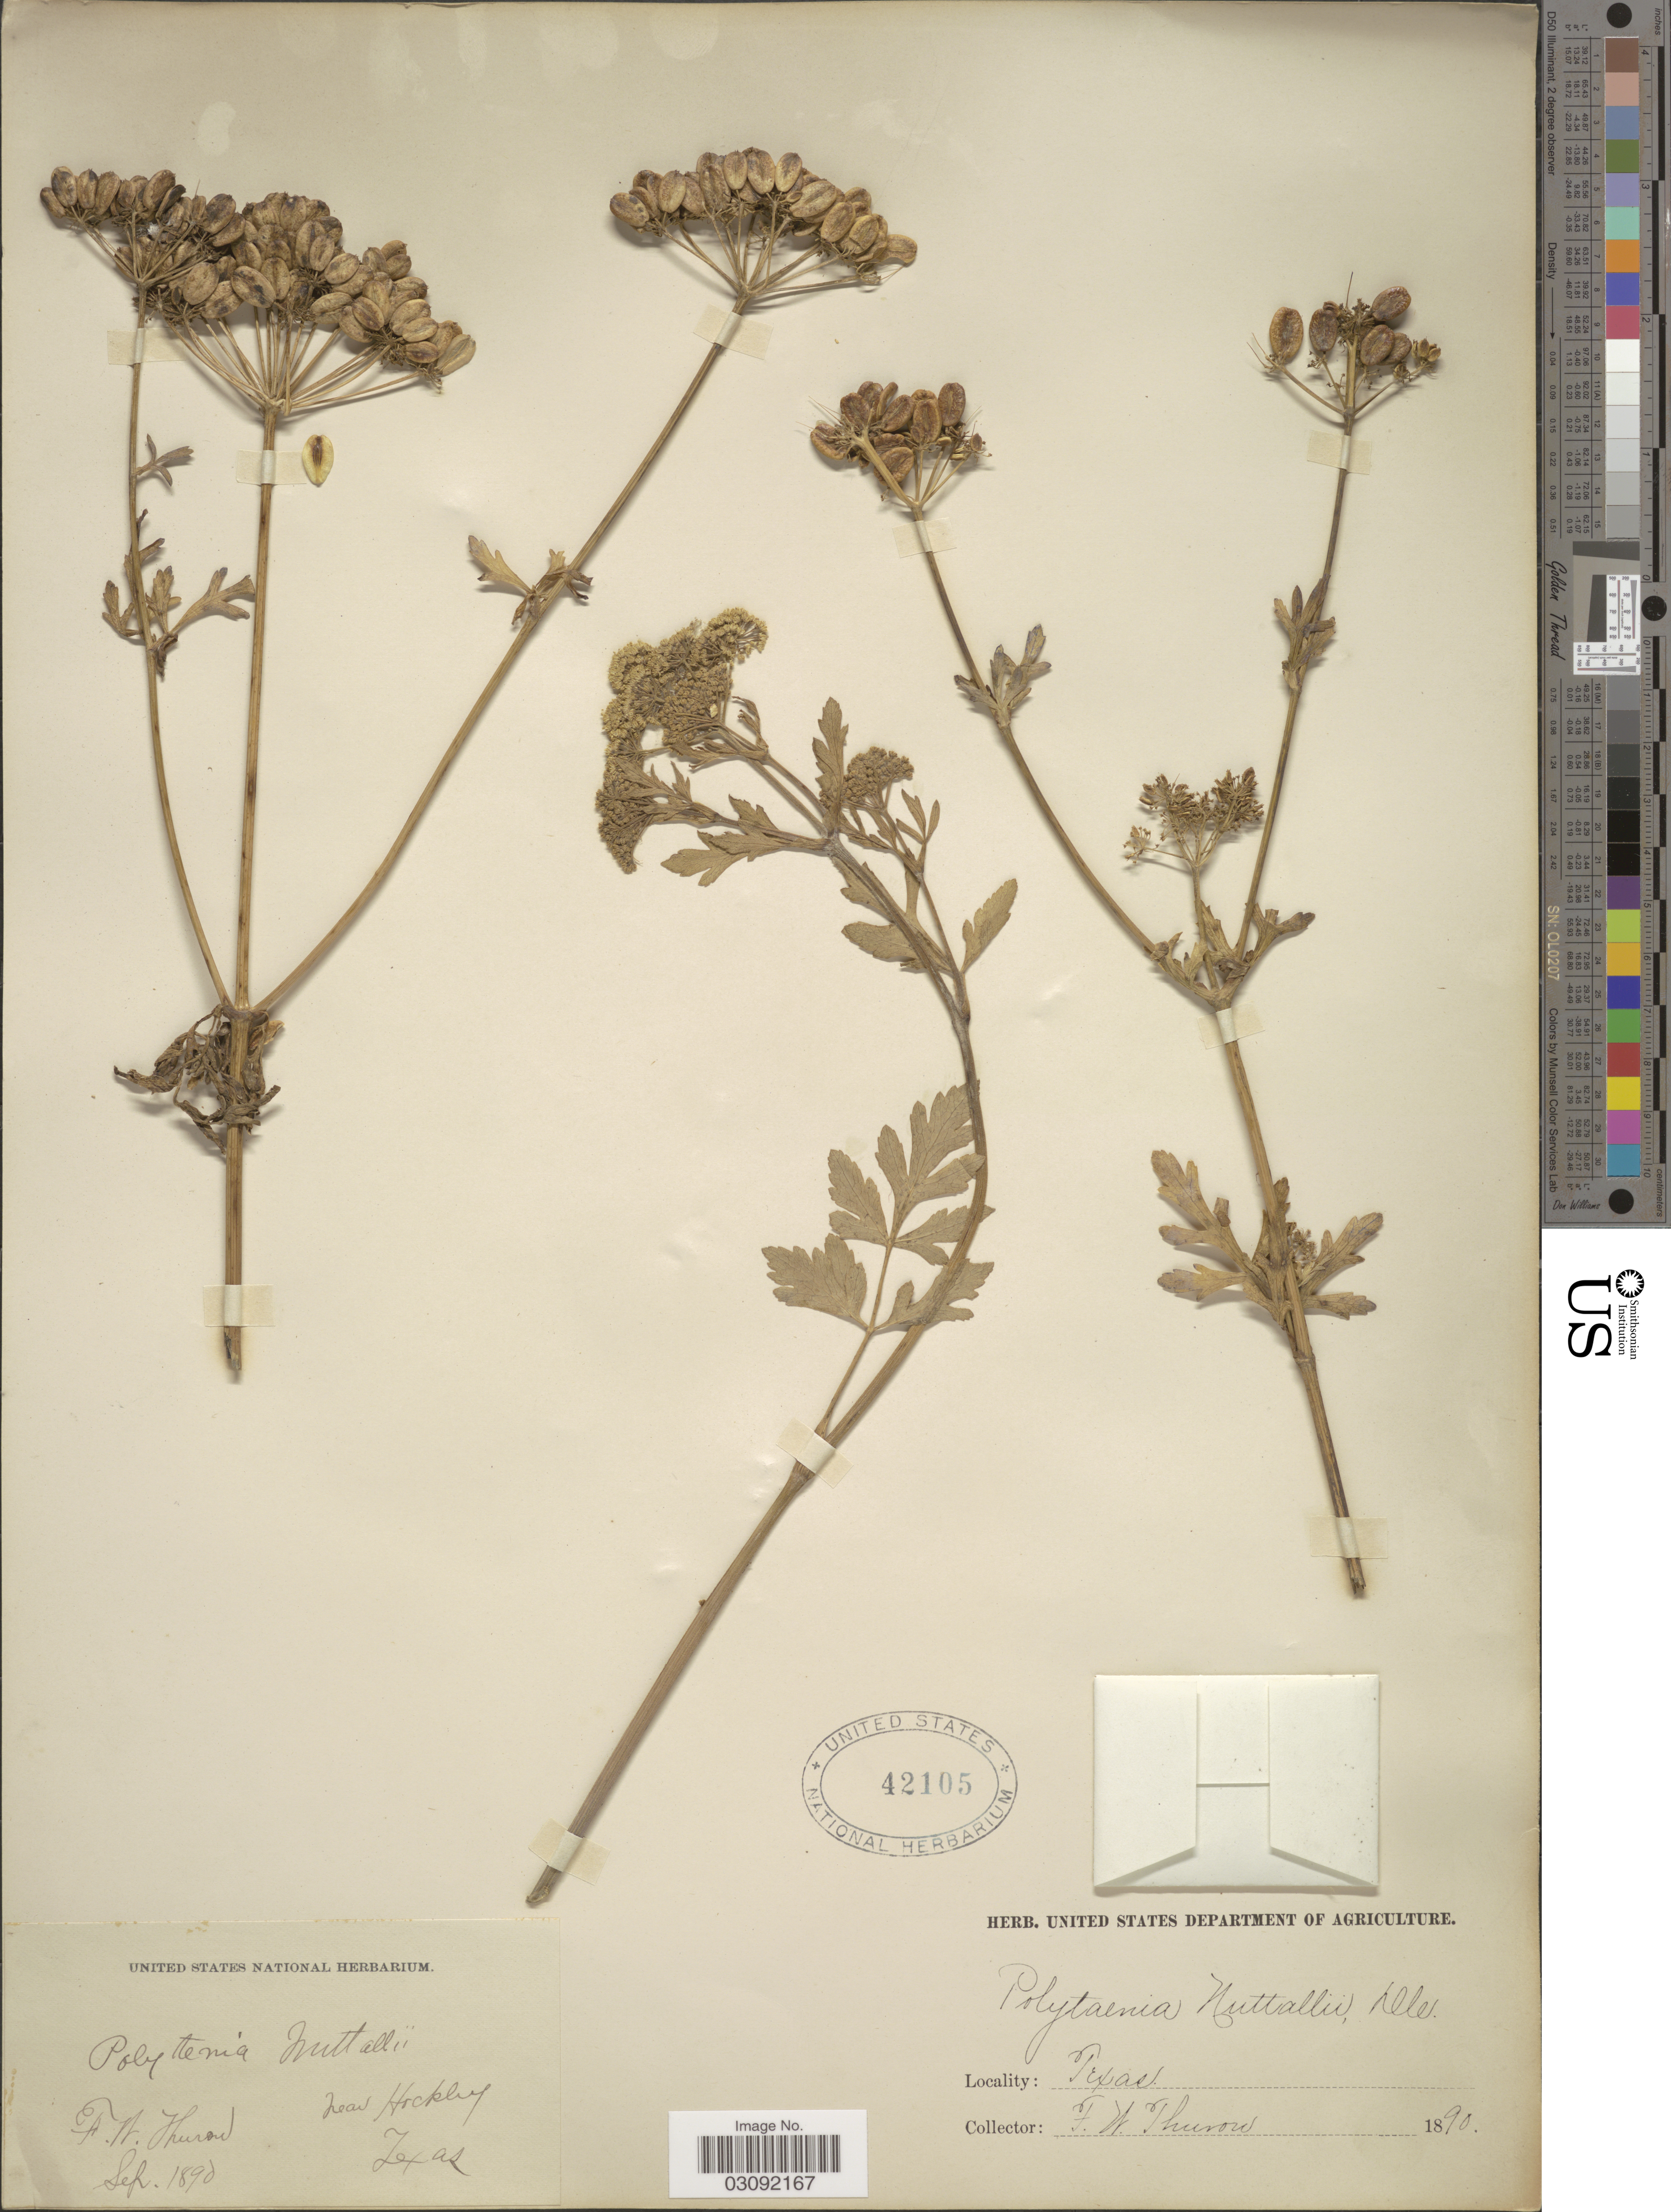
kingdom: Plantae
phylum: Tracheophyta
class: Magnoliopsida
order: Apiales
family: Apiaceae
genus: Polytaenia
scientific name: Polytaenia nuttallii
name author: DC.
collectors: F. W. Thurow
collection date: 1890-09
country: United States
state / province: Texas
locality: Near Hockley.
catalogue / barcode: US 42105